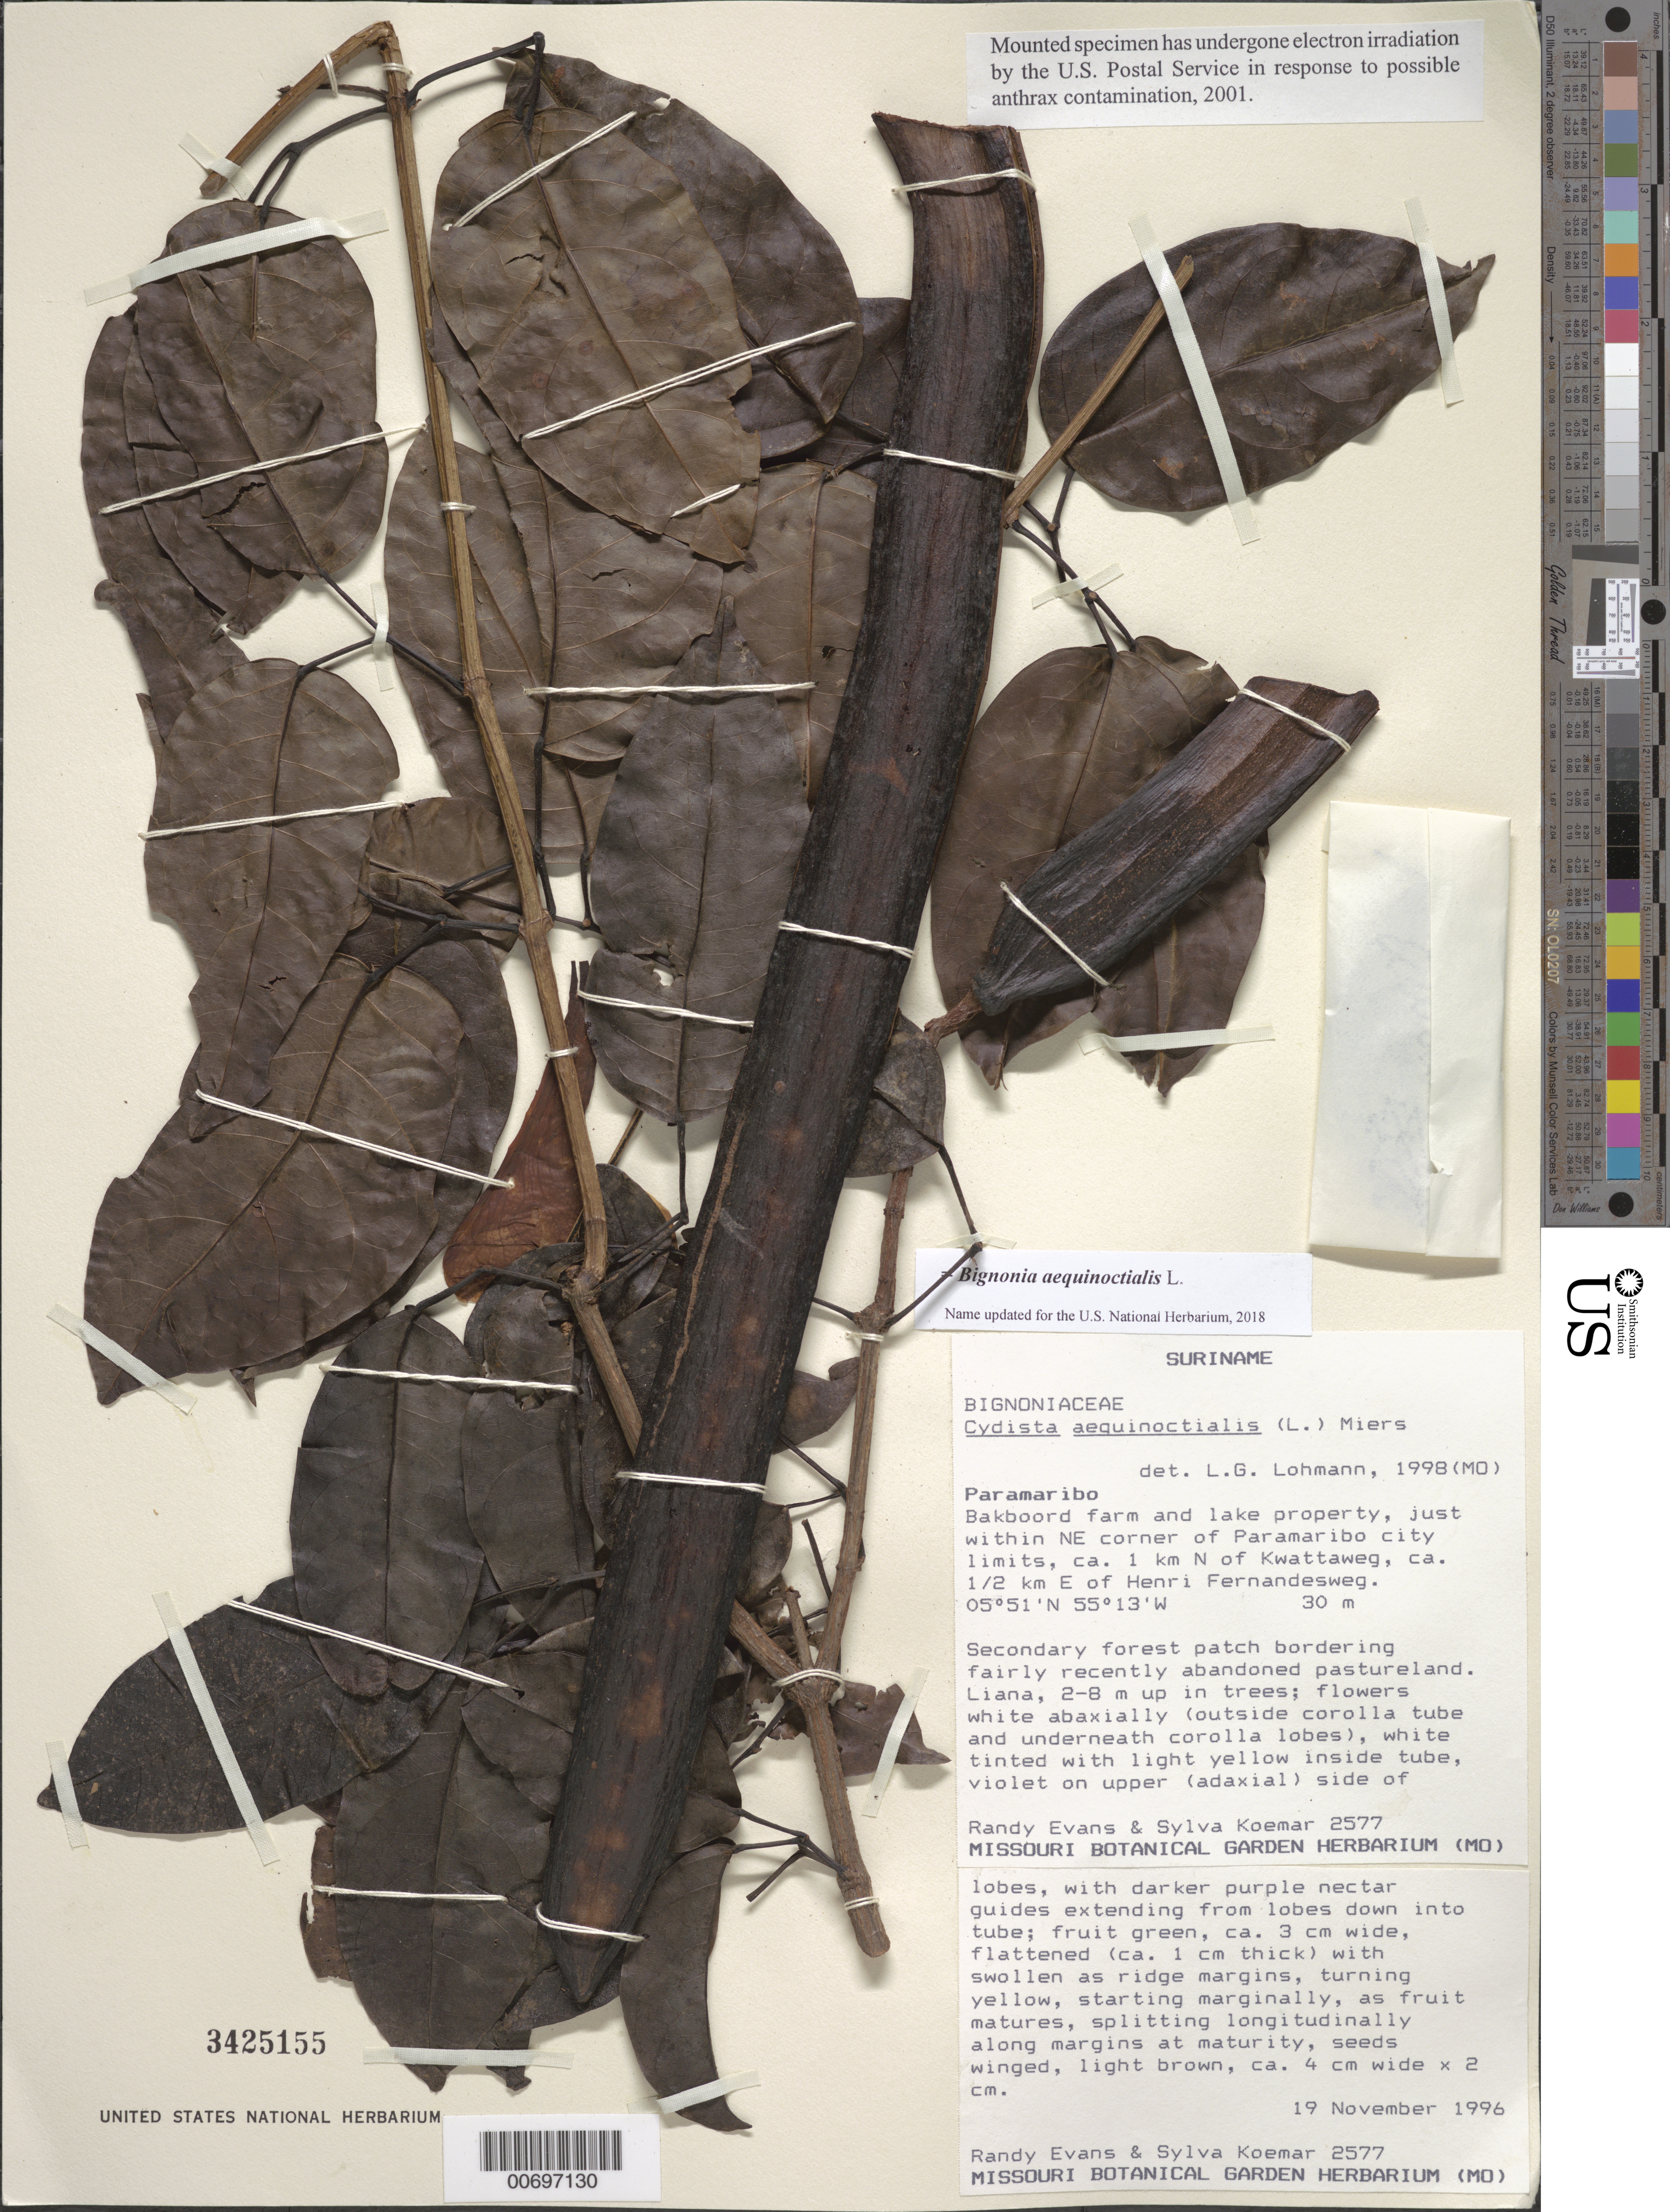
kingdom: Plantae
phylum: Tracheophyta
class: Magnoliopsida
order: Lamiales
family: Bignoniaceae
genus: Bignonia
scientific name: Bignonia aequinoctialis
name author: L.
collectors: R. Evans & S. Koemar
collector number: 2577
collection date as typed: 19-Nov-96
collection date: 1996-11-19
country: Suriname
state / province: Paramaribo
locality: Bakboord farm and lake property, just within NE corner of Paramaribo city limits, ca. 1 km N of Kwattaweg, ca 1/2 km E of Henri Fernandesweg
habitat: Secondary forest patch bordering fairly recently abandoned pastureland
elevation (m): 30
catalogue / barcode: US 3425155